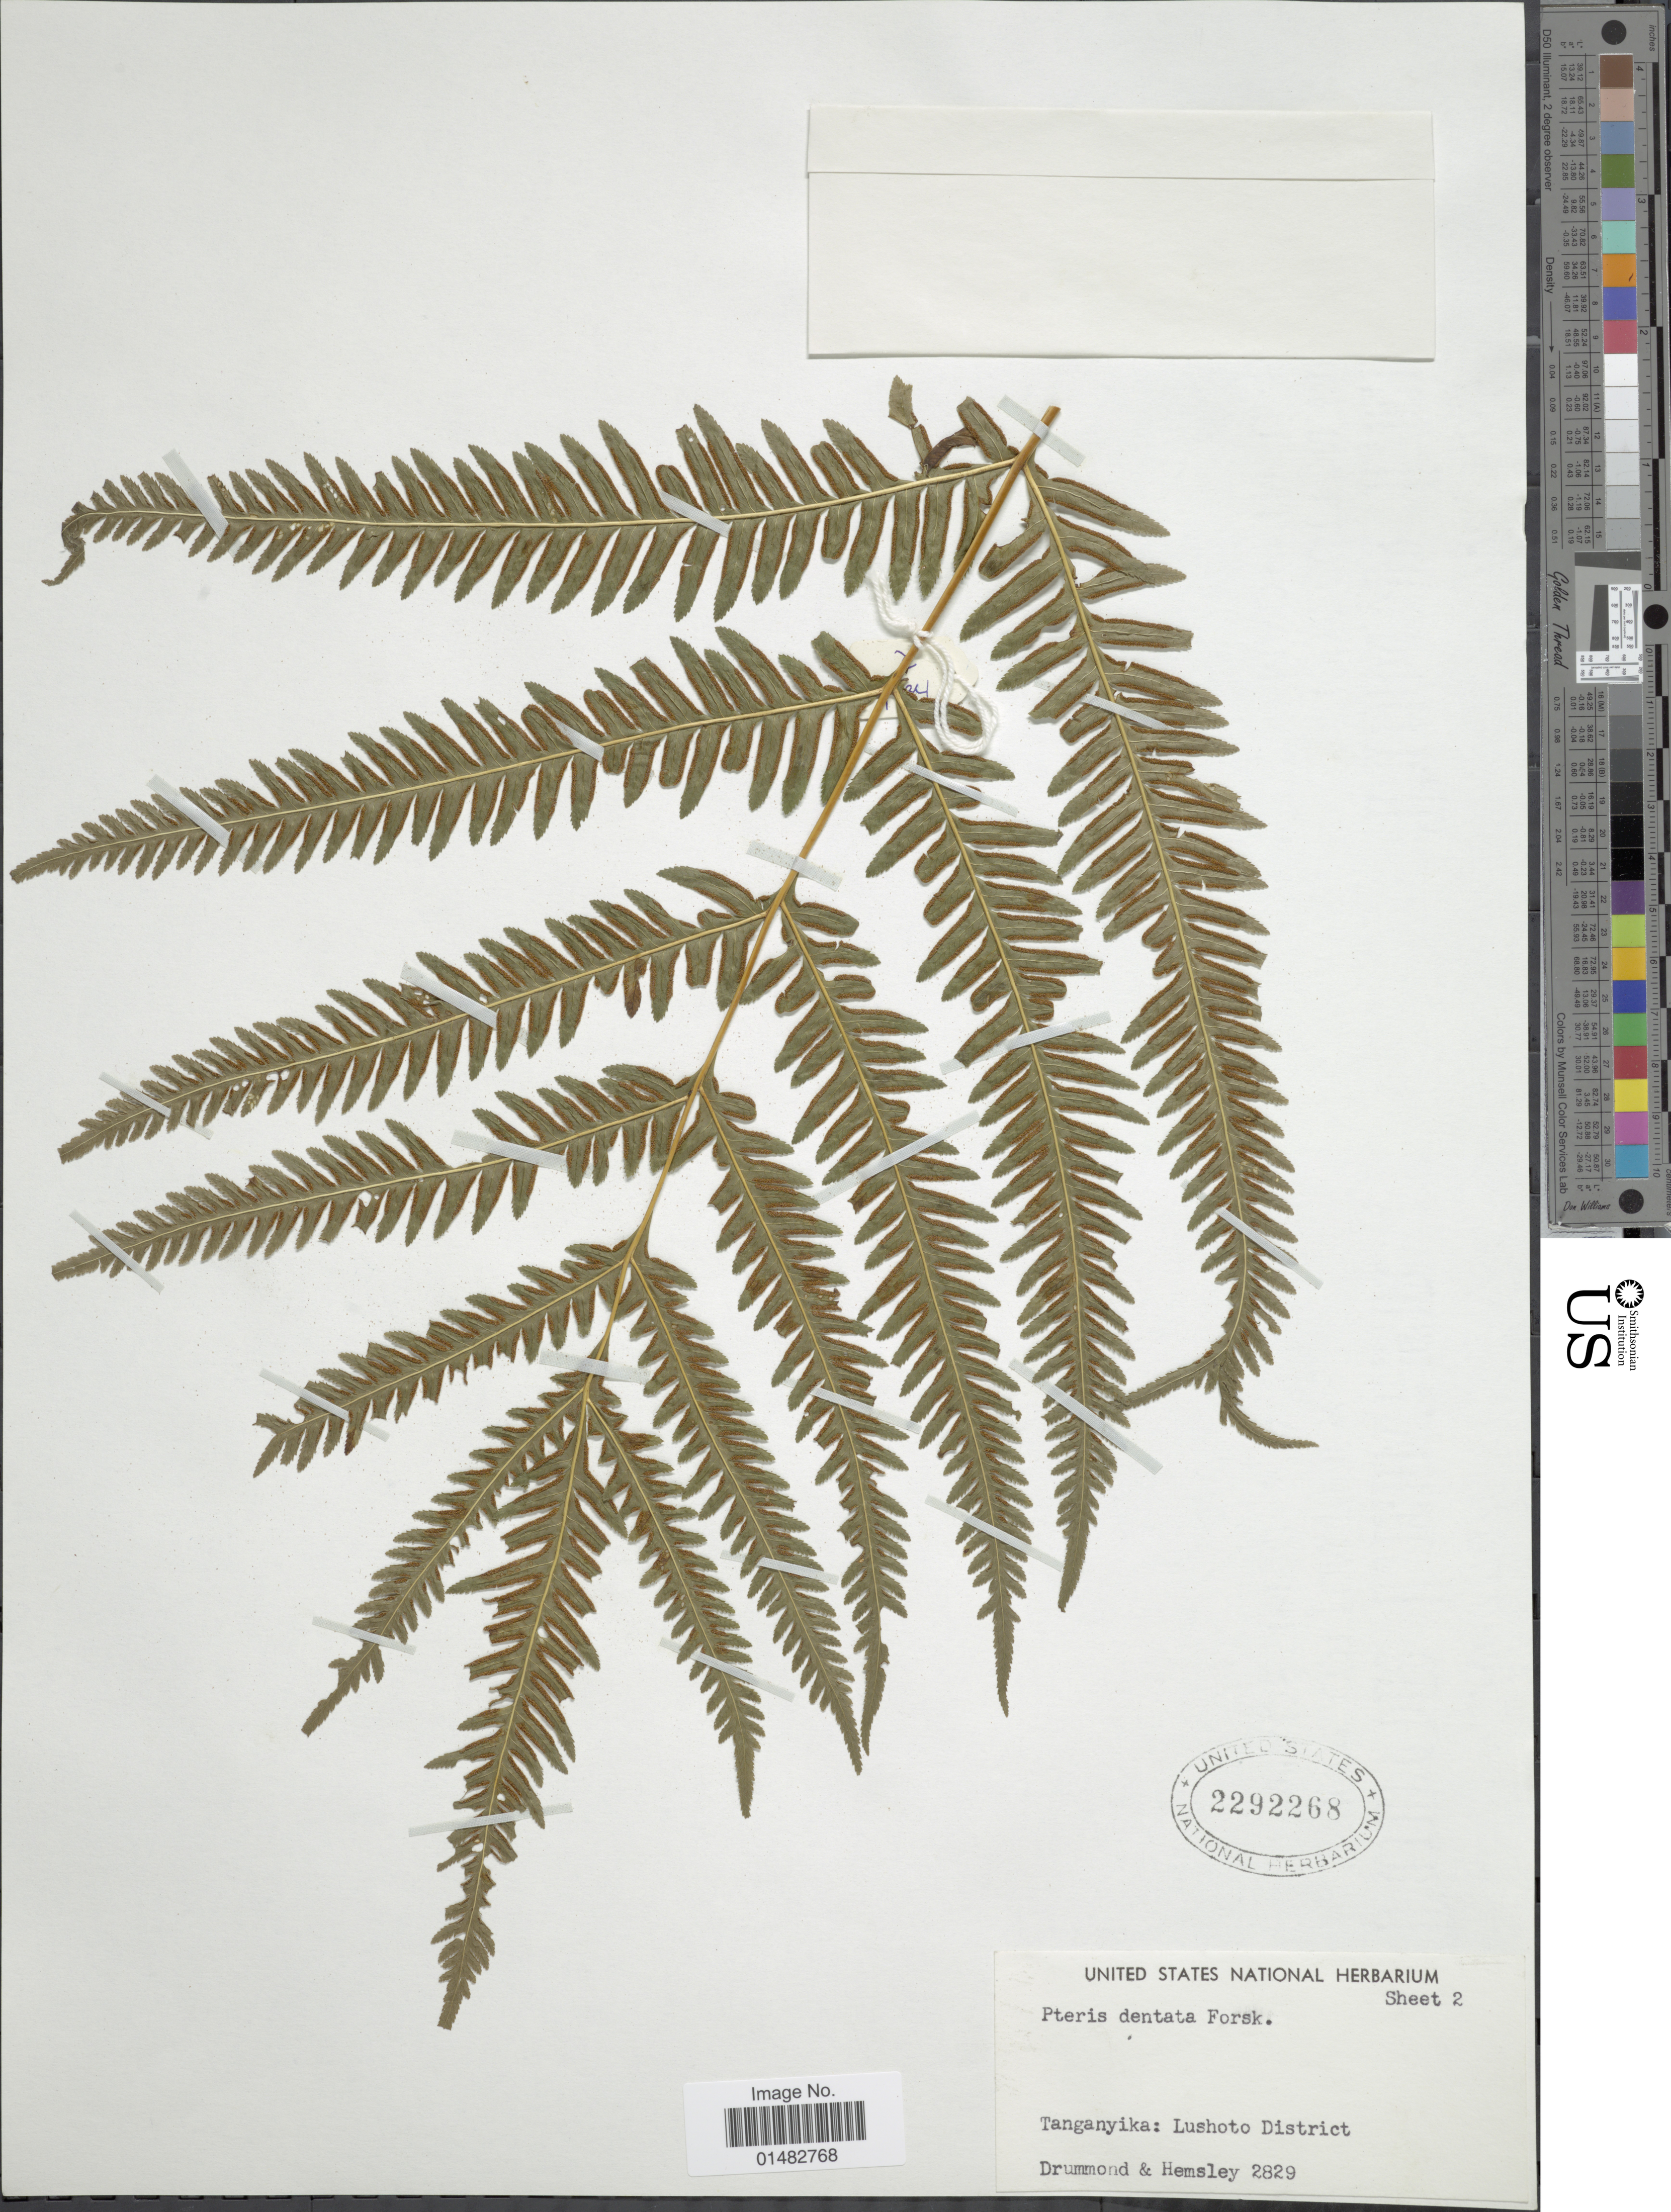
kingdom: Plantae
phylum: Tracheophyta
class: Polypodiopsida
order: Polypodiales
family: Pteridaceae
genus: Pteris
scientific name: Pteris dentata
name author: Forssk.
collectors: -. Drummond & Hemsley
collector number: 2829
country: Tanzania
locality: Tanganyika: Lushoto District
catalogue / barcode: US 2292268